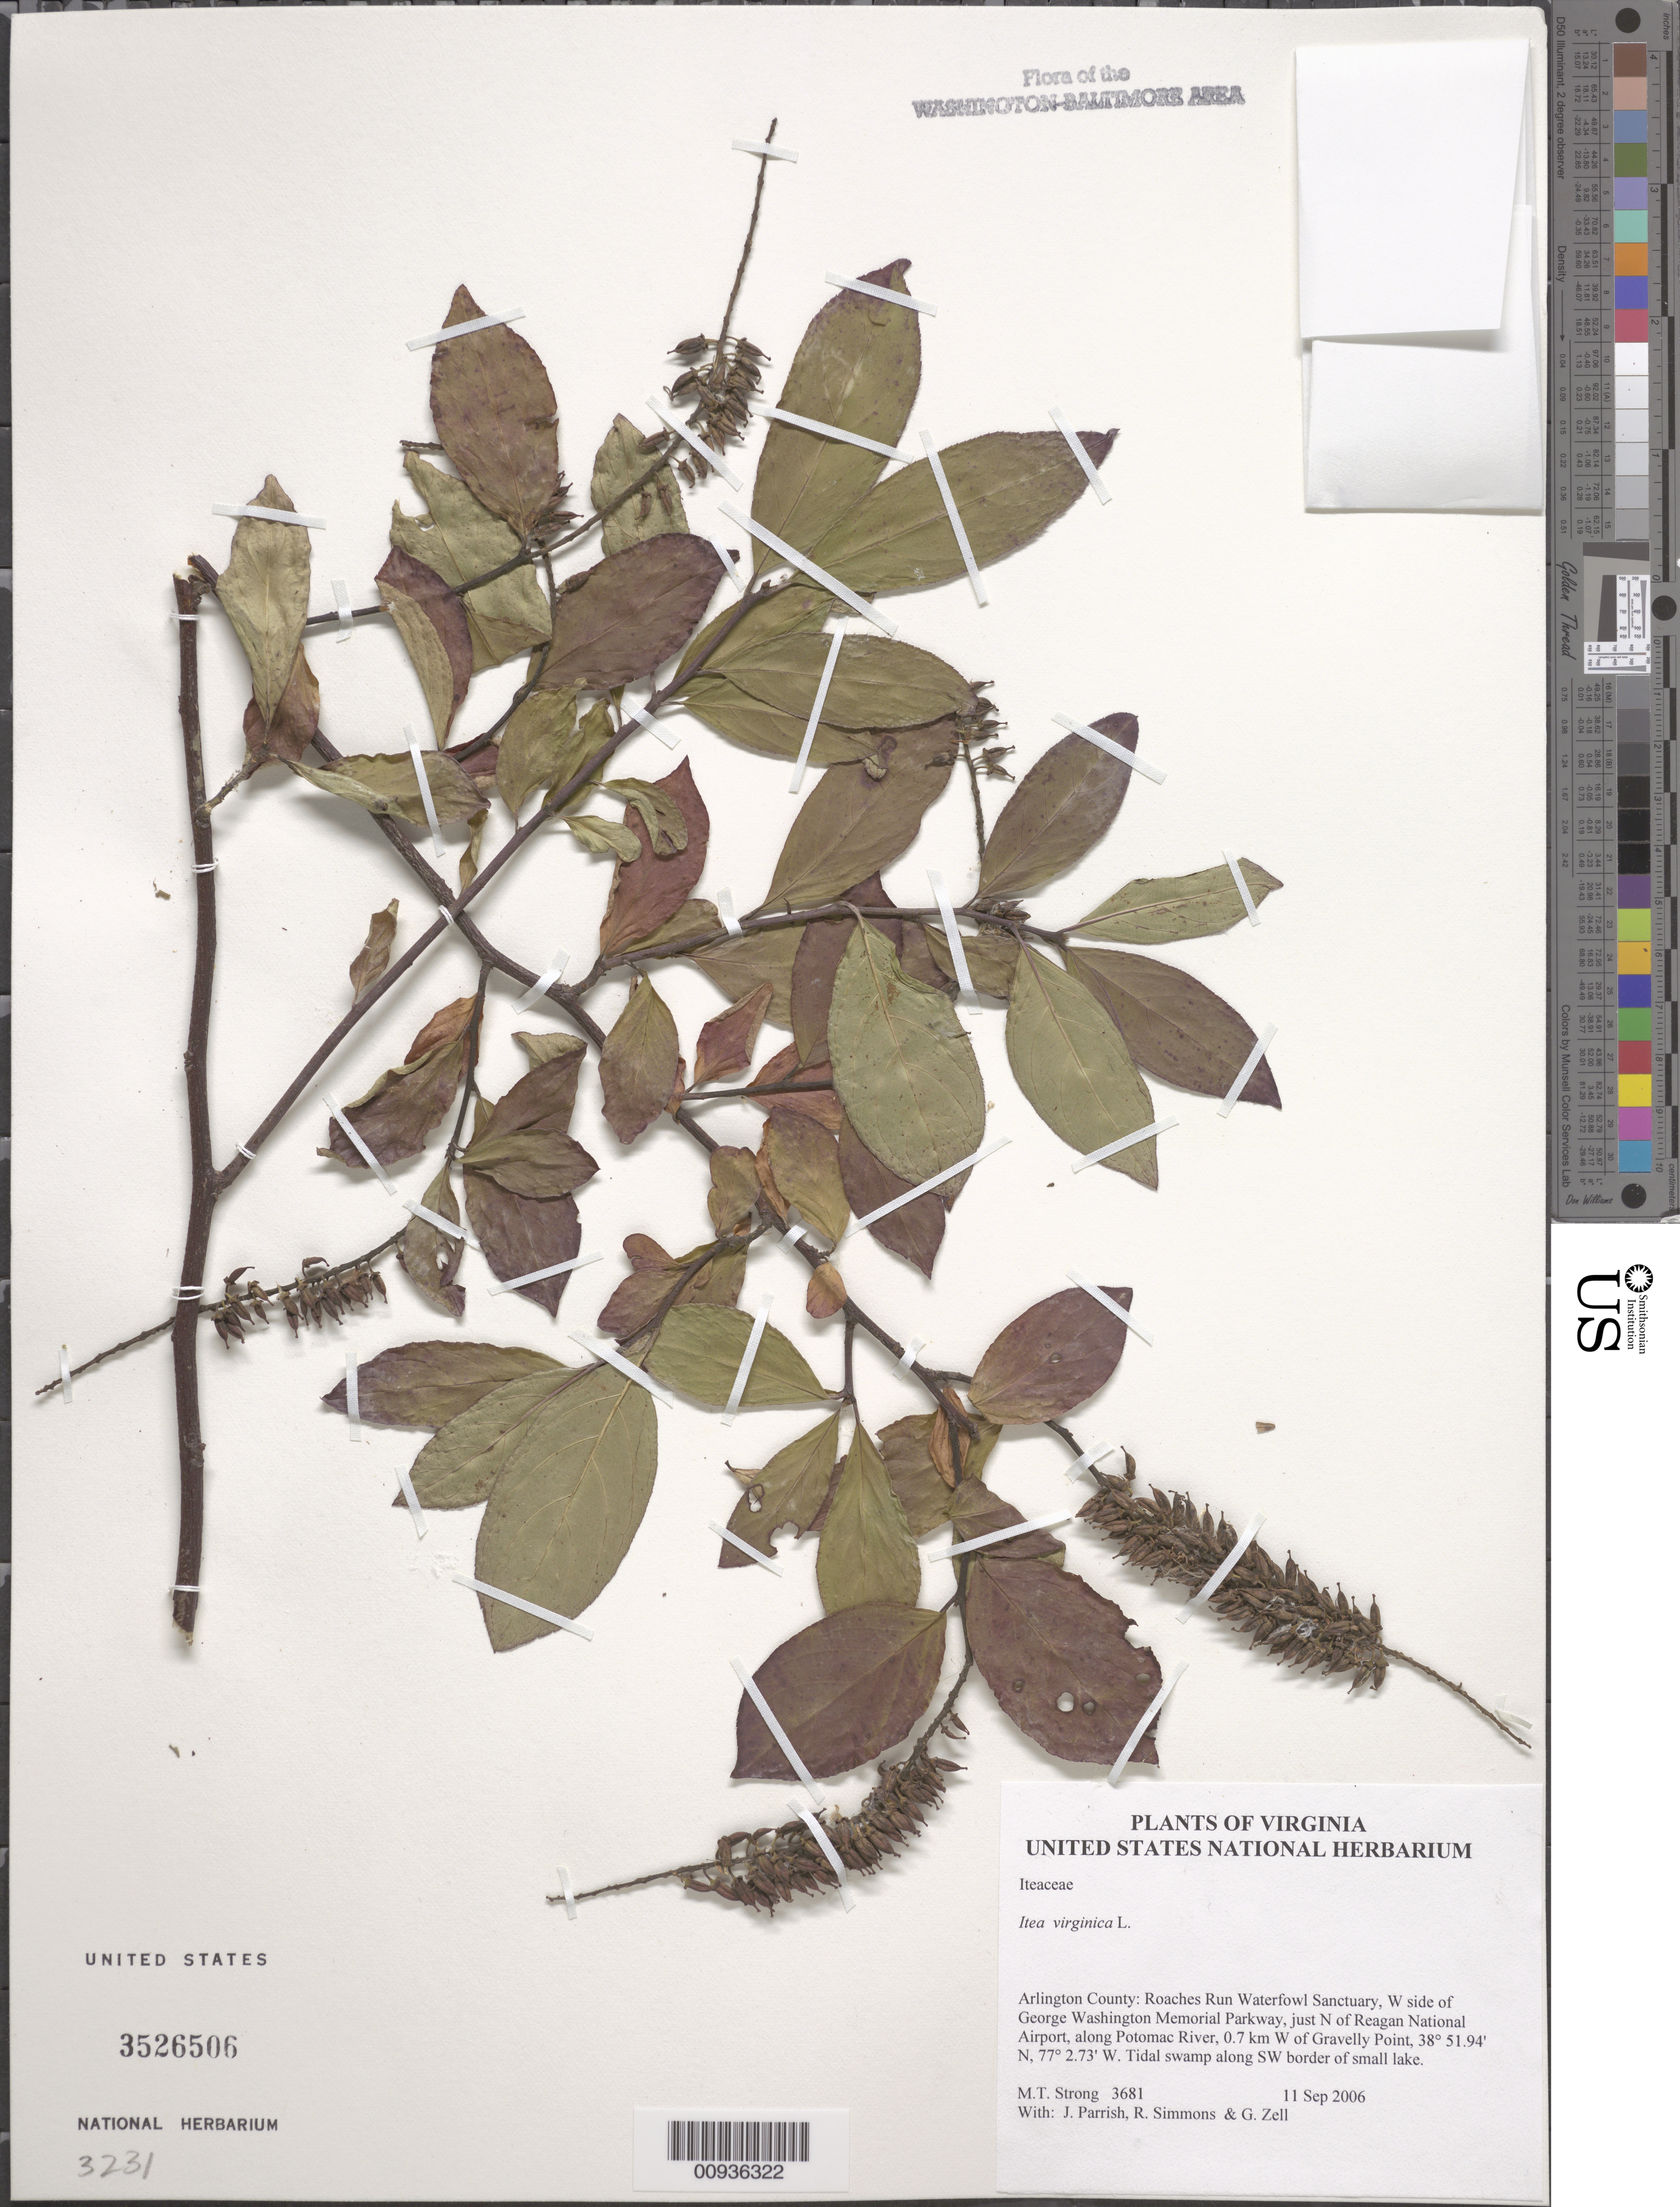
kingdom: Plantae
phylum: Tracheophyta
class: Magnoliopsida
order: Saxifragales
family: Iteaceae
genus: Itea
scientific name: Itea virginica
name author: L.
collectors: M. T. Strong, J. Parrish, R. Simmons & G. Zell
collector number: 3681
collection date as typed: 11 Sep 2006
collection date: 2006-09-11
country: United States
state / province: Virginia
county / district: Arlington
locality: Roaches Run Waterfowl Sanctuary, W side of George Washington Memorial Parkway, just N of Reagan National Airport, along Potomac River, 0.7 km W of Gravelly Point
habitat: tidal swamp along SW border of small lake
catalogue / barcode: US 3526506